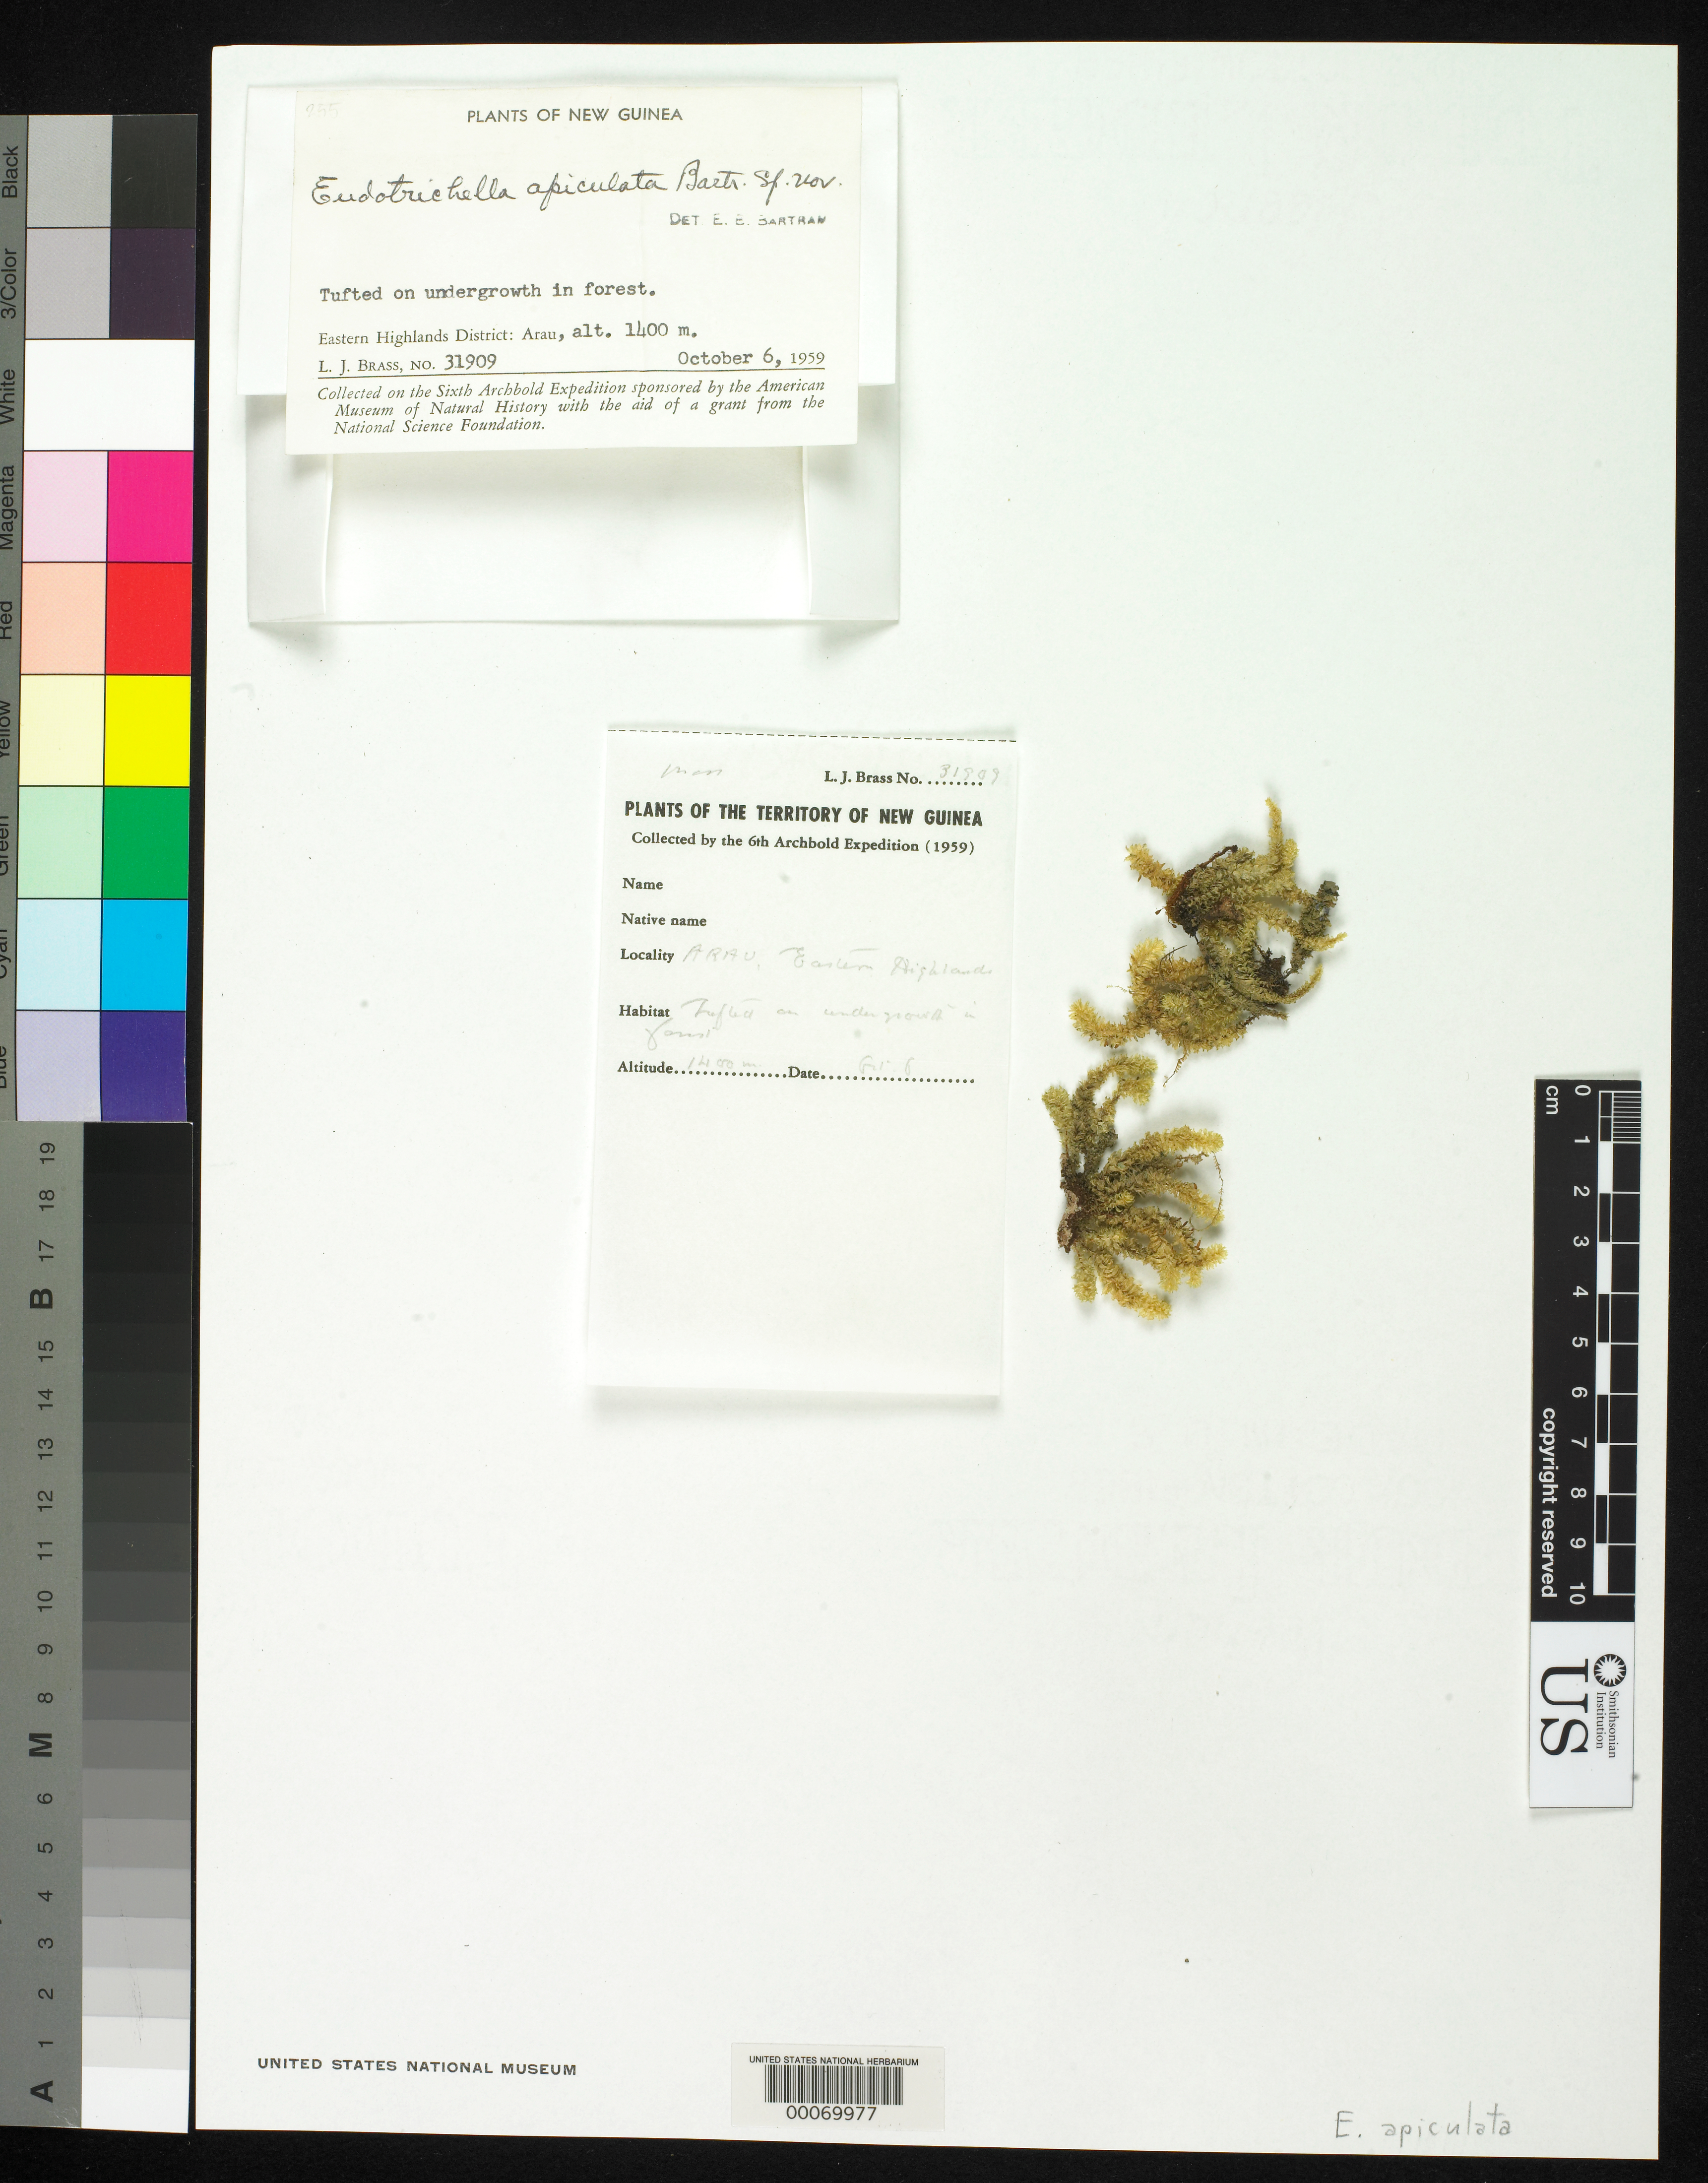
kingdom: Plantae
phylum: Bryophyta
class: Bryopsida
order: Hypnales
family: Pterobryaceae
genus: Endotrichella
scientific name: Endotrichella apiculata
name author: E.B. Bartram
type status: Holotype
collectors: L. J. Brass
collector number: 31909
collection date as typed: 06 Oct 1959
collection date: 1959-10-06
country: Papua New Guinea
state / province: Eastern Highlands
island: New Guinea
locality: Arau.